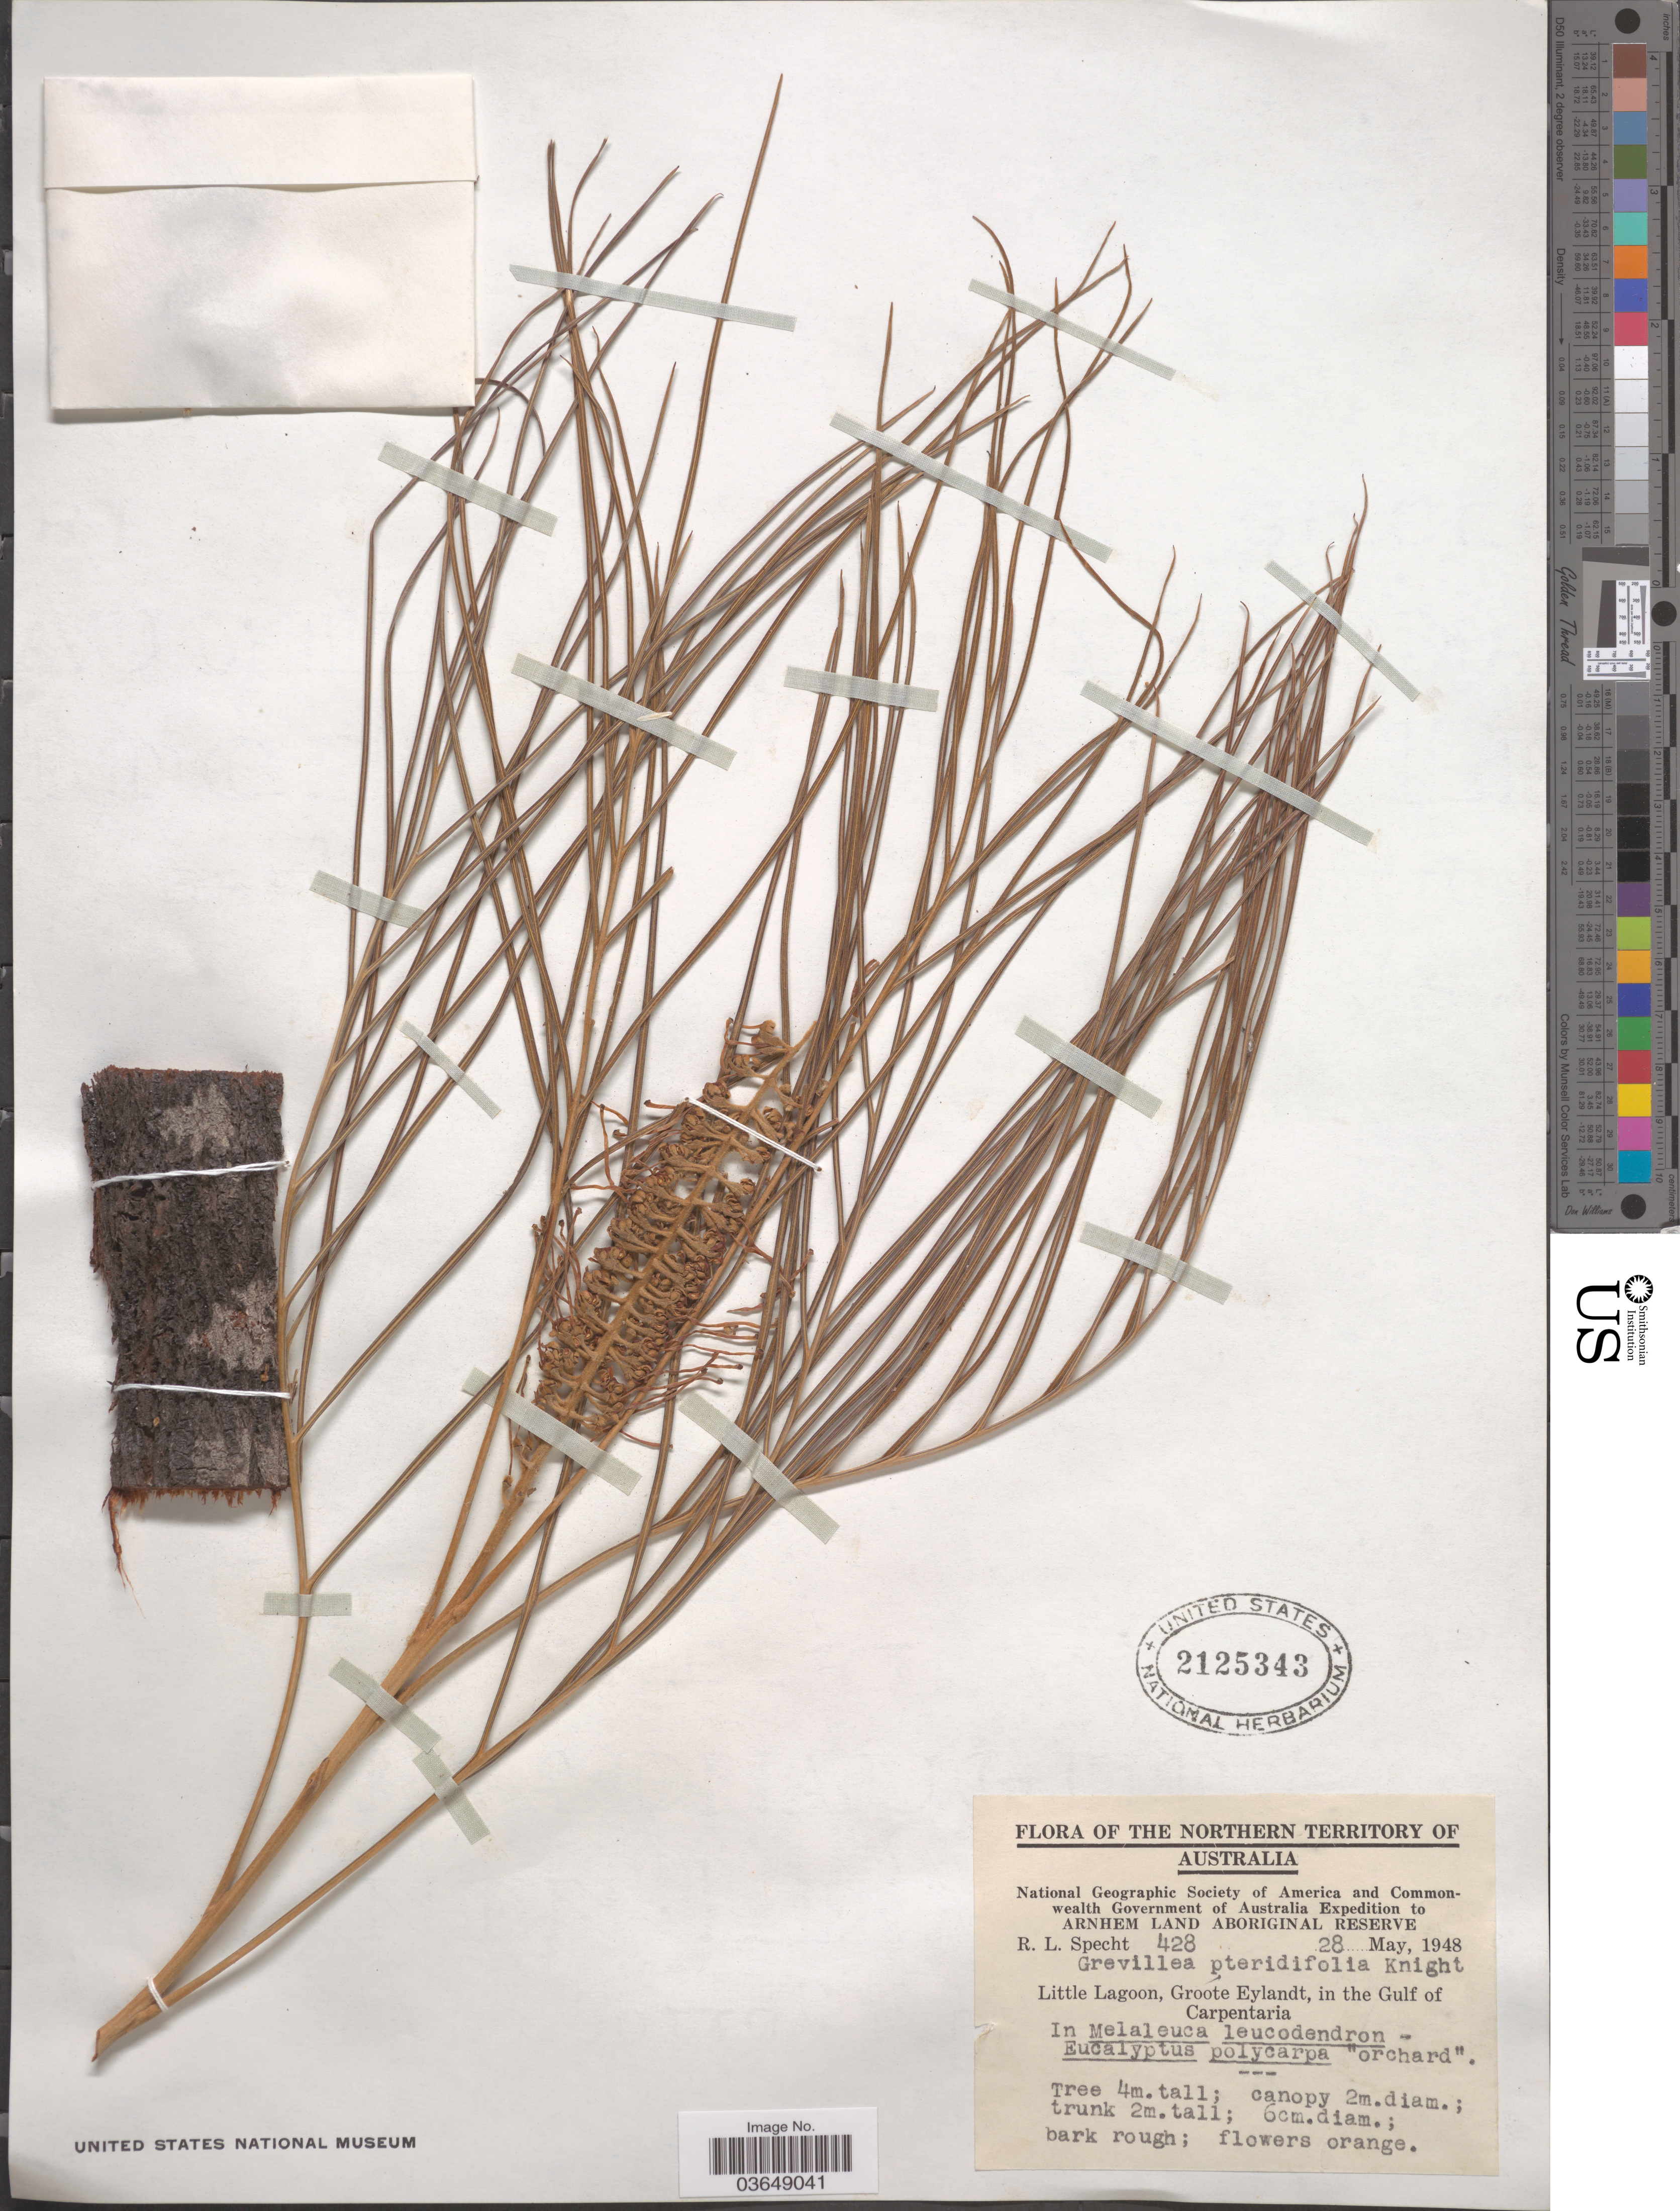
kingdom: Plantae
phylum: Tracheophyta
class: Magnoliopsida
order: Proteales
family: Proteaceae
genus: Grevillea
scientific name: Grevillea pteridifolia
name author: Knight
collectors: R. L. Specht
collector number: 428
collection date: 1948-05-28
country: Australia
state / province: Northern Territory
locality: Arnhem Land Aboriginal Reserve. Little Lagoon, Groote Eylandt, in the Gulf of Carpentaria.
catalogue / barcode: US 2125343